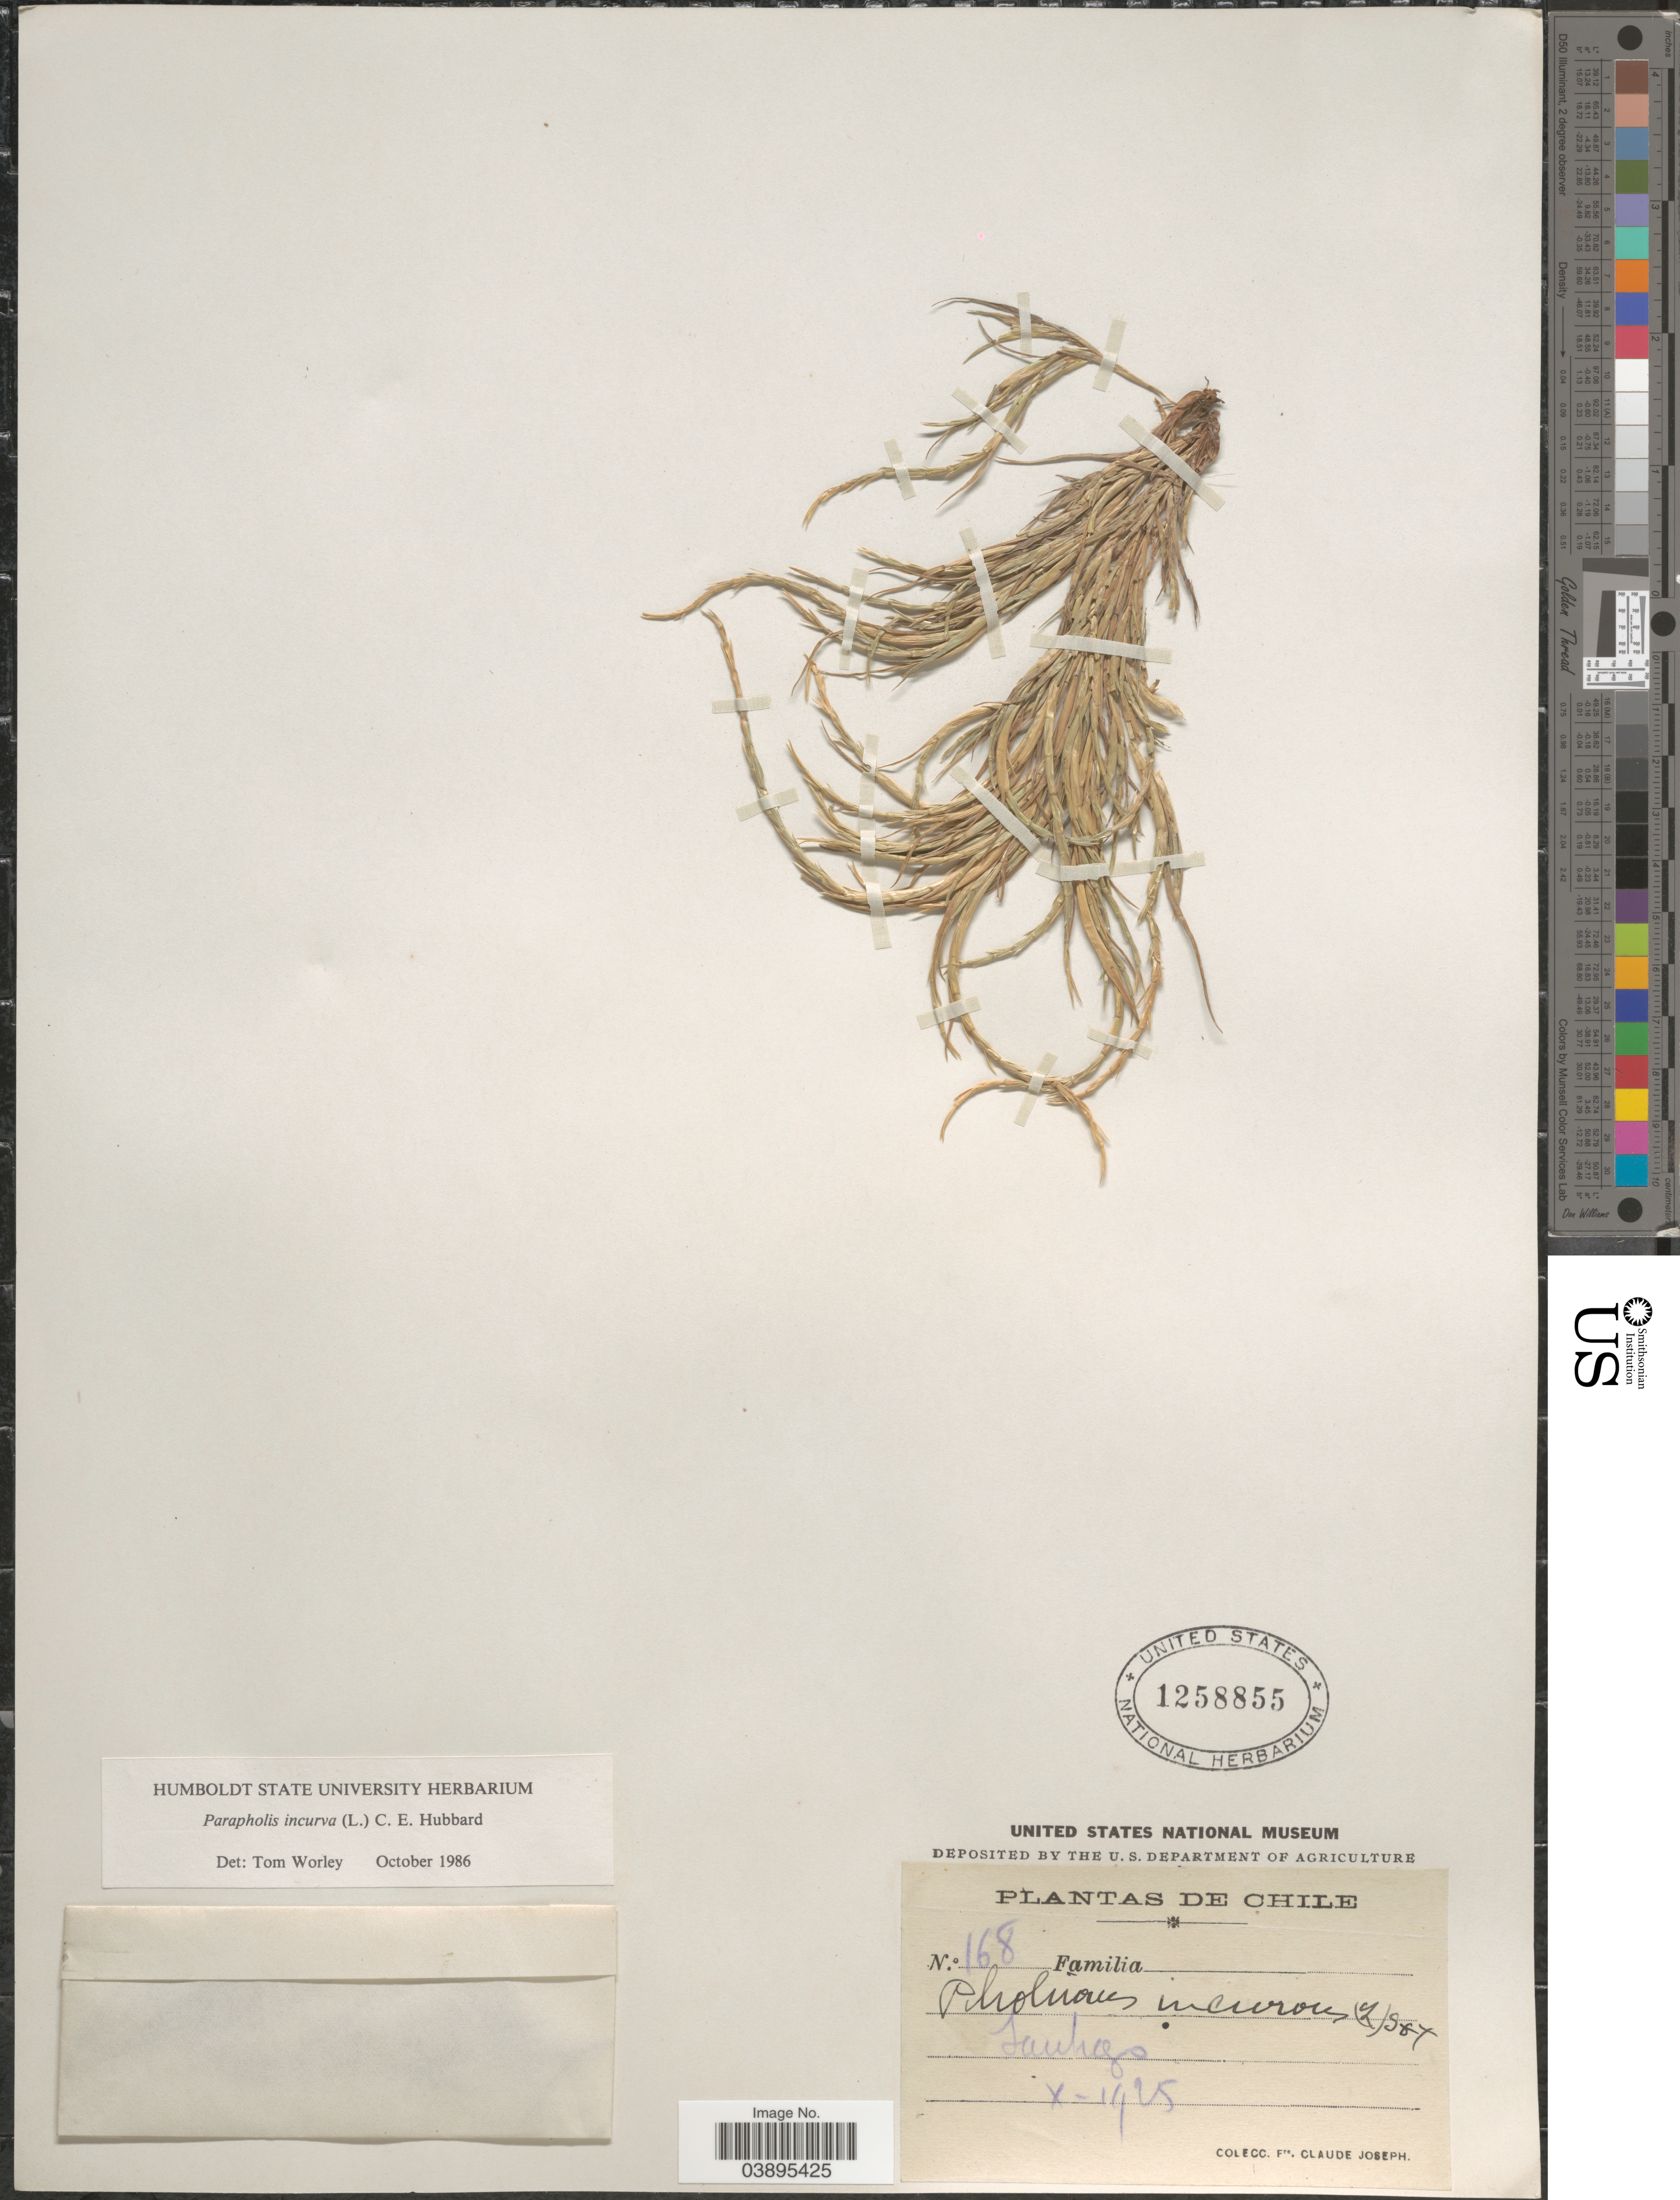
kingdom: Plantae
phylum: Tracheophyta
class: Liliopsida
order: Poales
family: Poaceae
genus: Parapholis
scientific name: Parapholis incurva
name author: (L.) C.E. Hubb.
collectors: Bro. Claude-Joseph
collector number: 168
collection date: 1925-10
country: Chile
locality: Santiago.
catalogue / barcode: US 1258855